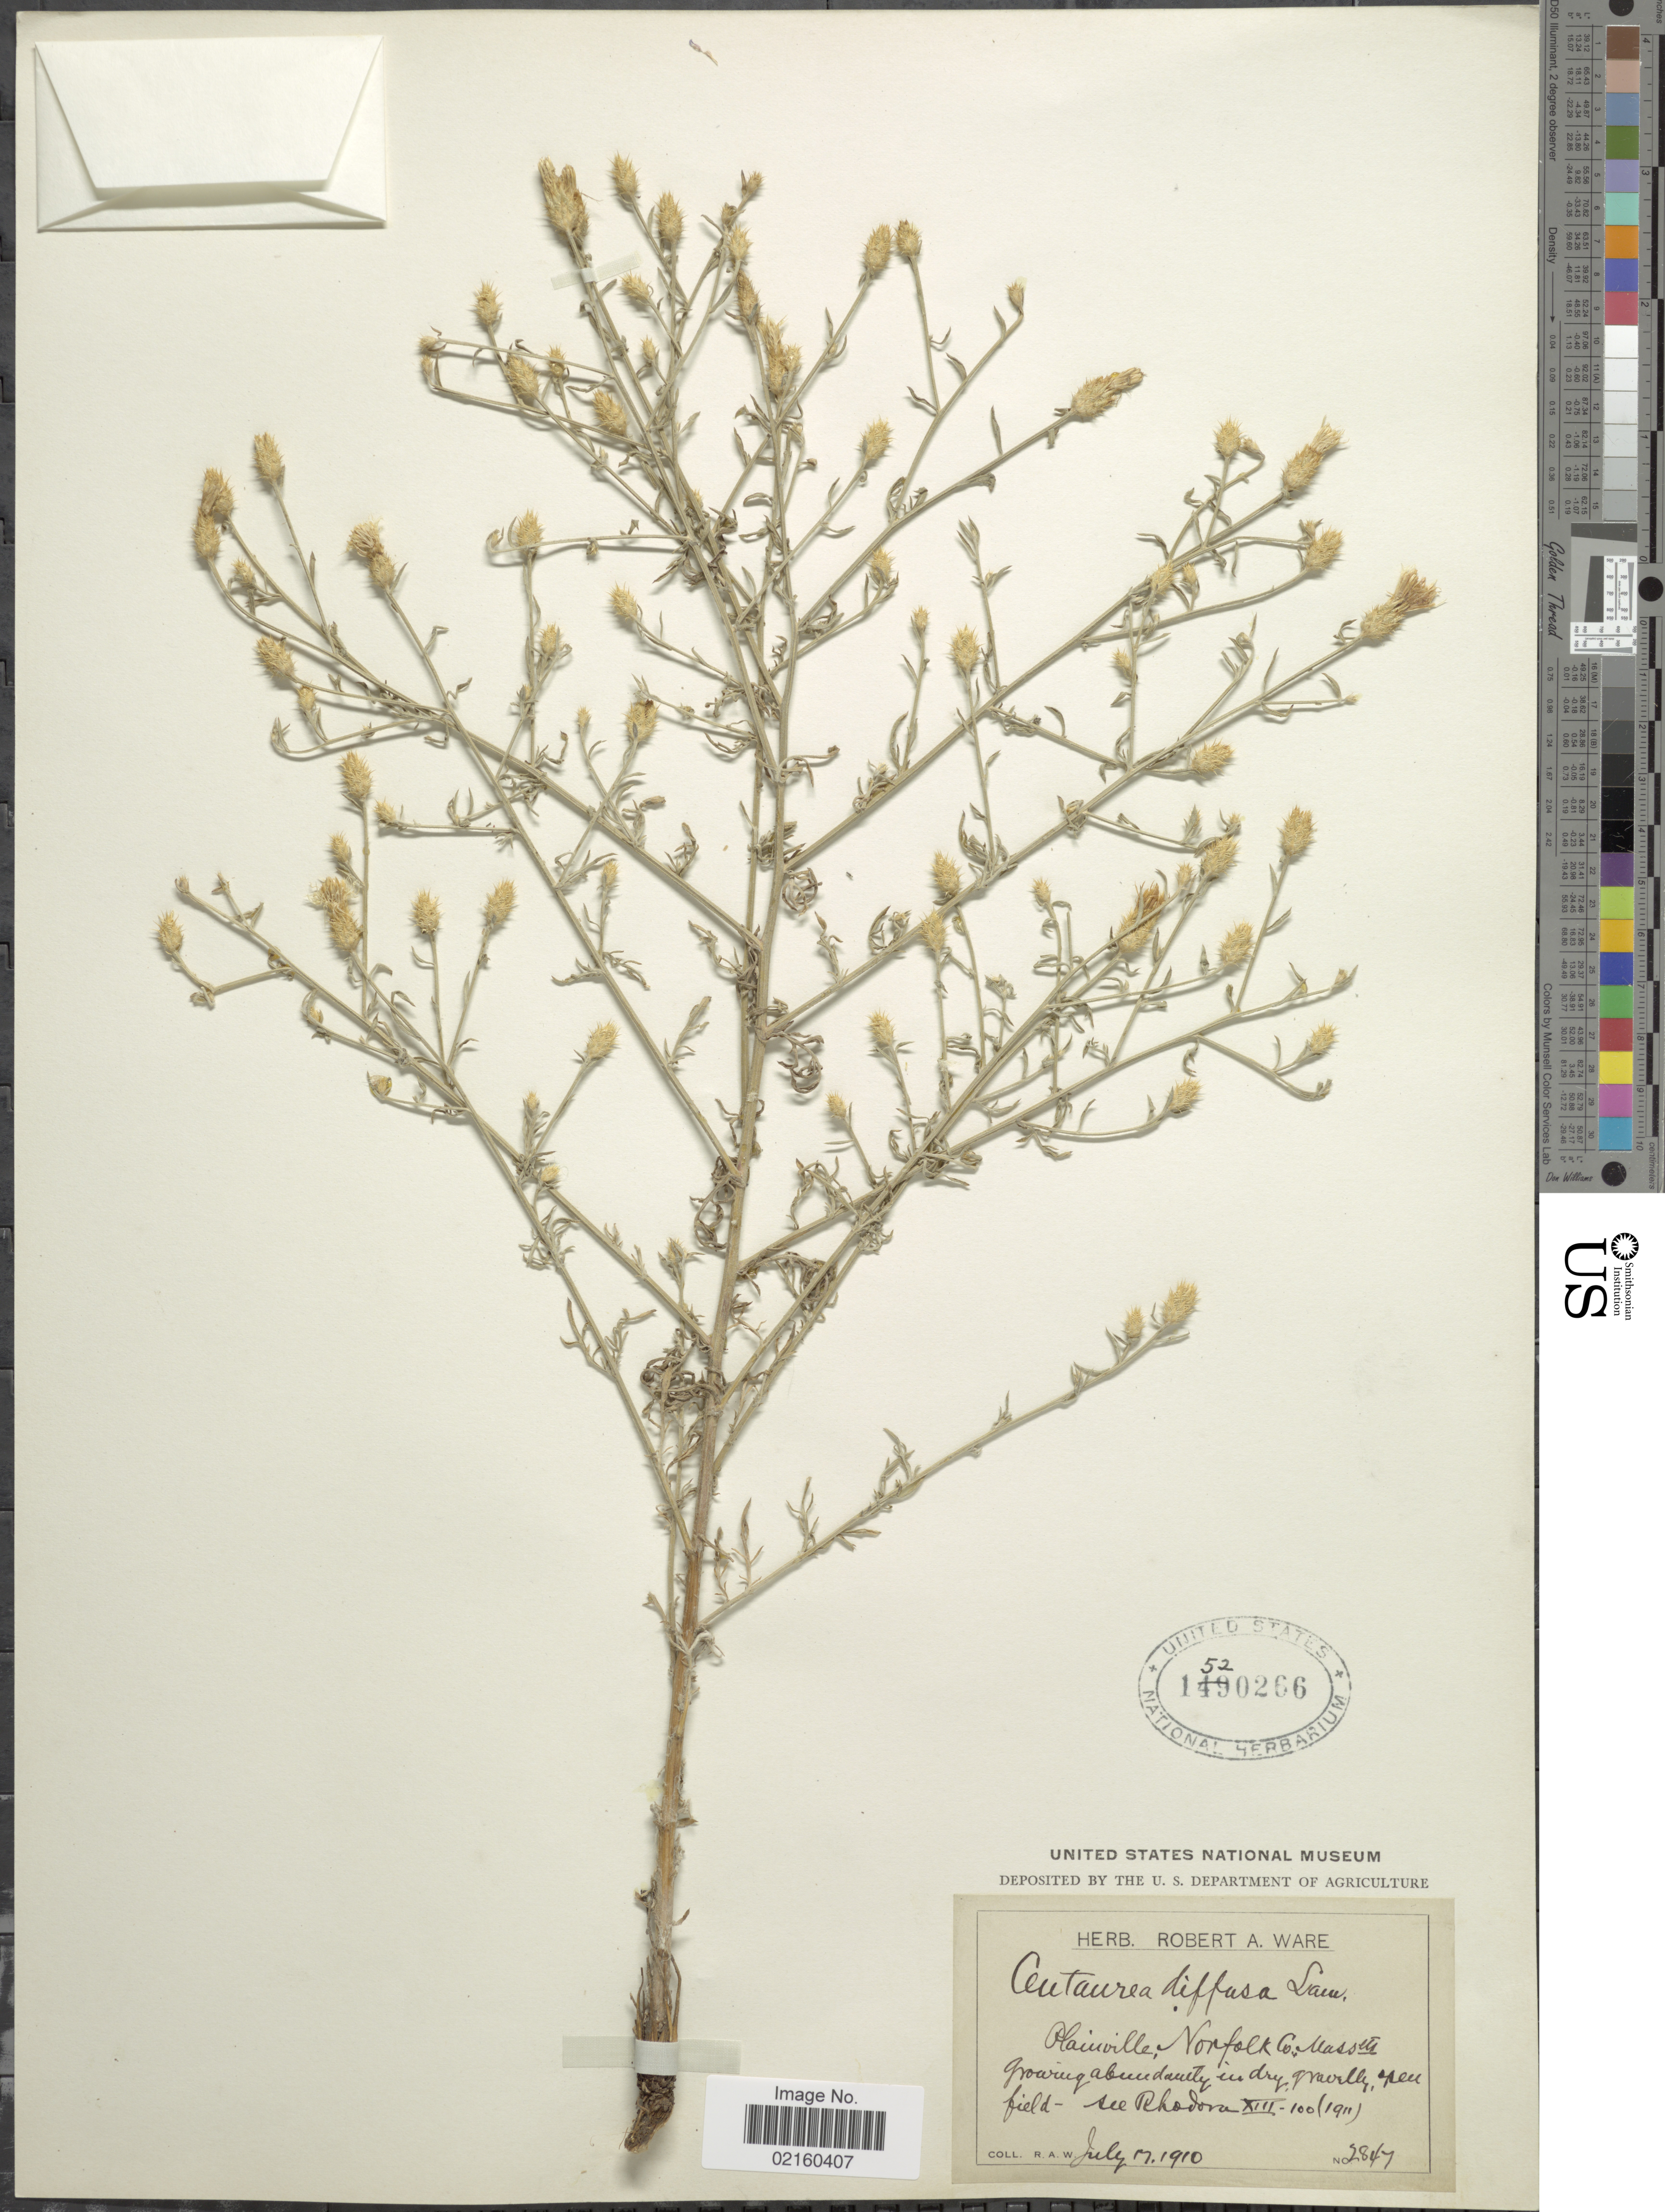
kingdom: Plantae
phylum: Tracheophyta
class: Magnoliopsida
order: Asterales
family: Asteraceae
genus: Centaurea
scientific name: Centaurea diffusa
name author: Lam.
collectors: R. Ware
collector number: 2847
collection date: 1910-07-17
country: United States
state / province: Massachusetts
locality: Plainville, Norfolk Co., Mass.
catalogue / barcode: US 1520266